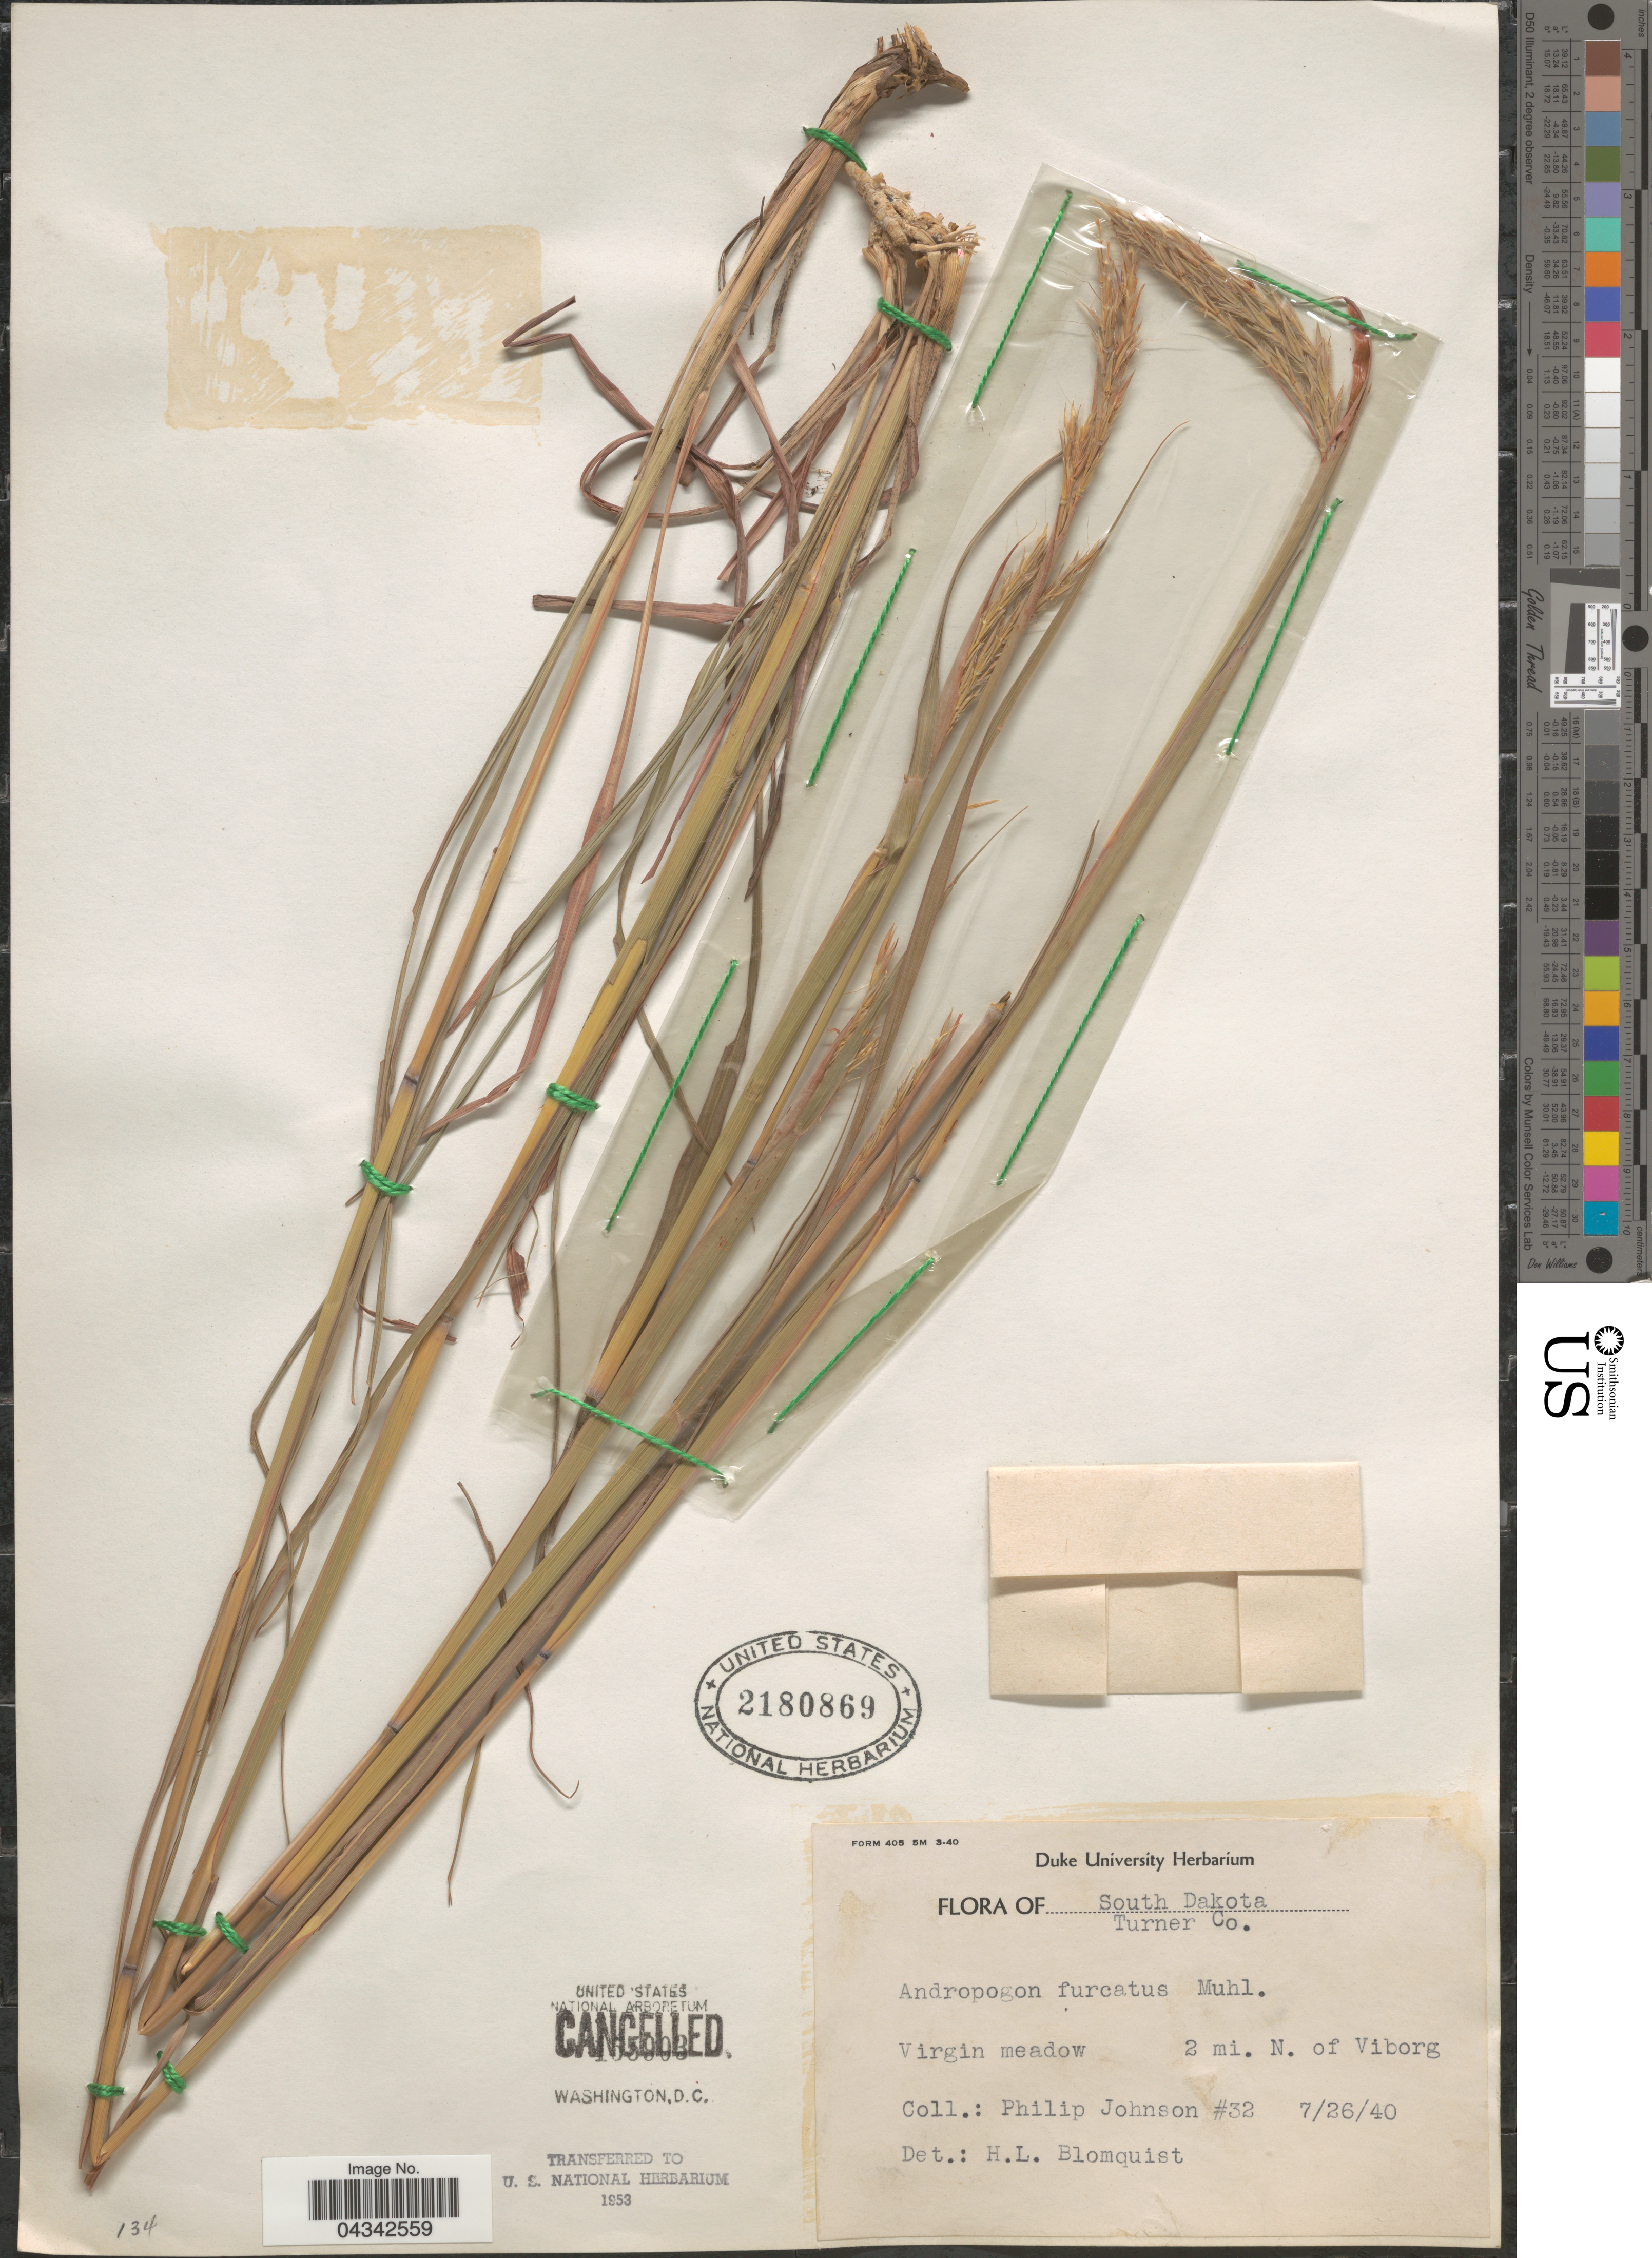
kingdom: Plantae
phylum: Tracheophyta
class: Liliopsida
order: Poales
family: Poaceae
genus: Andropogon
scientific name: Andropogon gerardii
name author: Vitman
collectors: P. Johnson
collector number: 32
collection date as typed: Transcribed d/m/y: 26/7/40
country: United States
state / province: South Dakota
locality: Turner Co. Virgin meadow. 2 mi. N. of Viborg.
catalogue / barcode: US 2180869